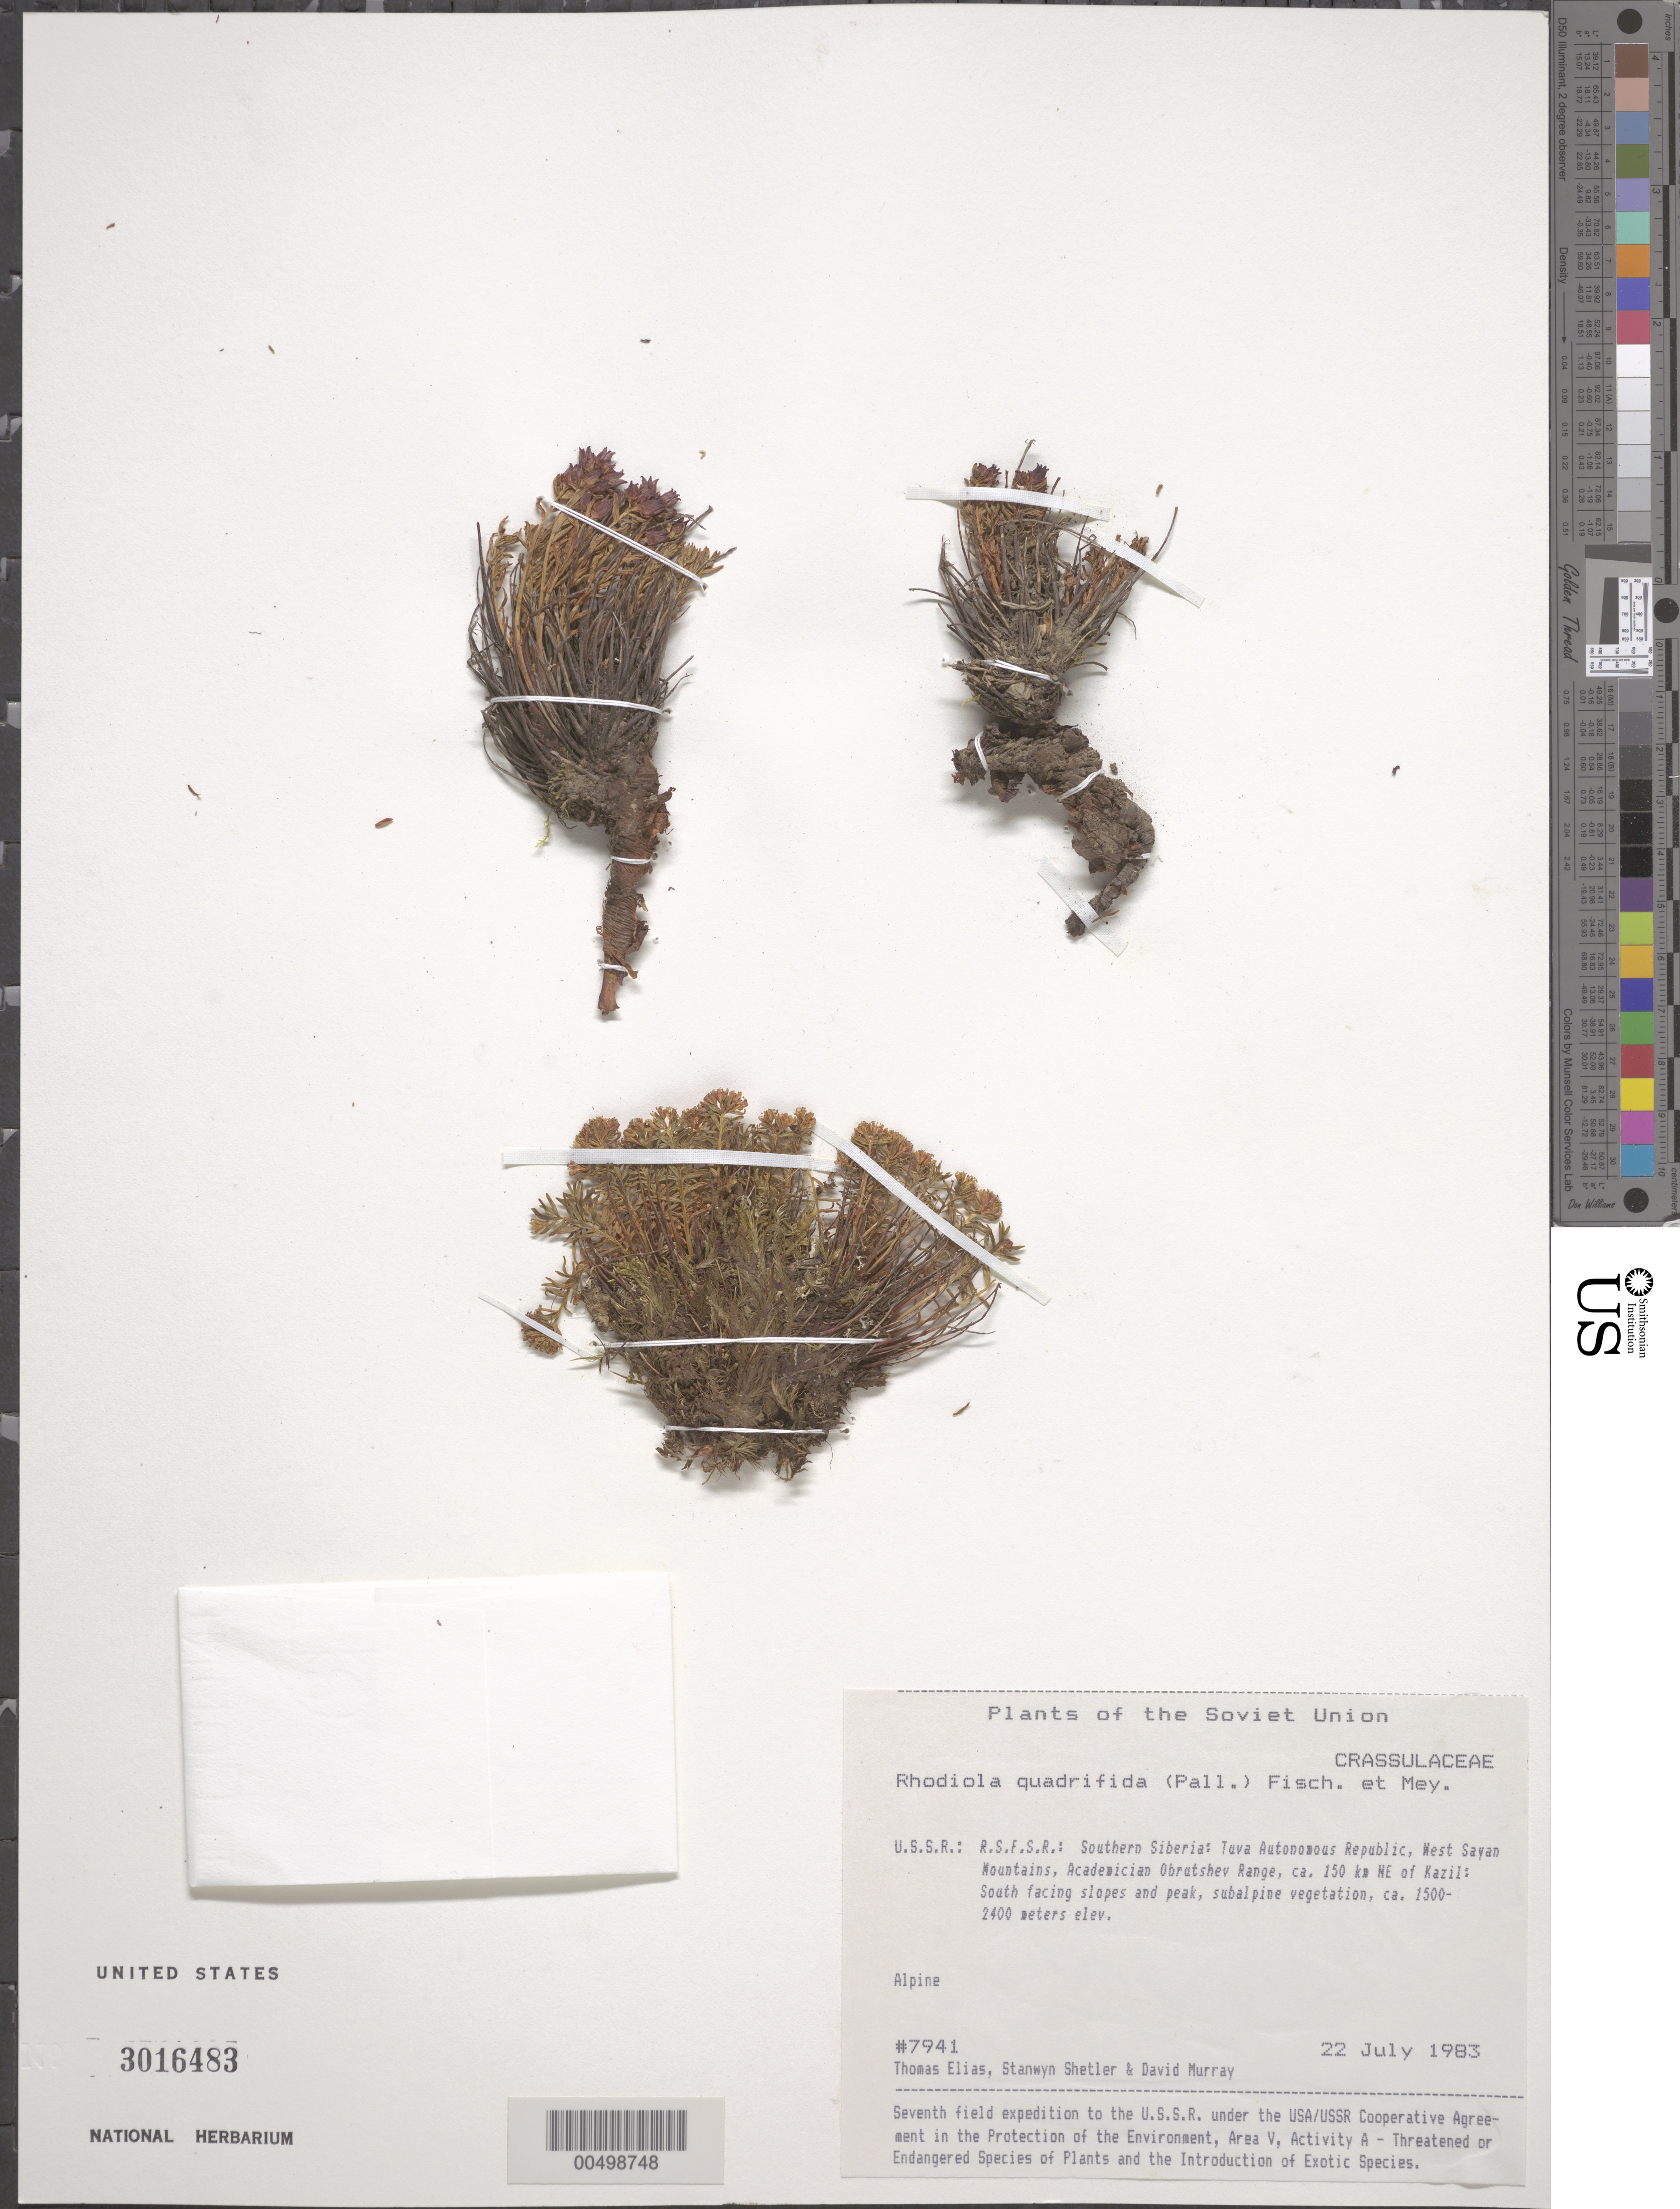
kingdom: Plantae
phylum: Tracheophyta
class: Magnoliopsida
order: Saxifragales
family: Crassulaceae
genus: Rhodiola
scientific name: Rhodiola quadrifida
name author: (Pall.) Fisch. & C.A. Mey.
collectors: T. Elias, S. Shetler & D. F. Murray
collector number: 7941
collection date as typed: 22 Jul 1983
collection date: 1983-07-22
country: Russian Federation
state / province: Tuva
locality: West Sayan Mountains, Academician Obrutshev Range, ca. 150 km NE of Kazil [Kyzyl]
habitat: subalpine vegetation, south facing slopes and peak, alpine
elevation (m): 1500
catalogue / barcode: US 3016483